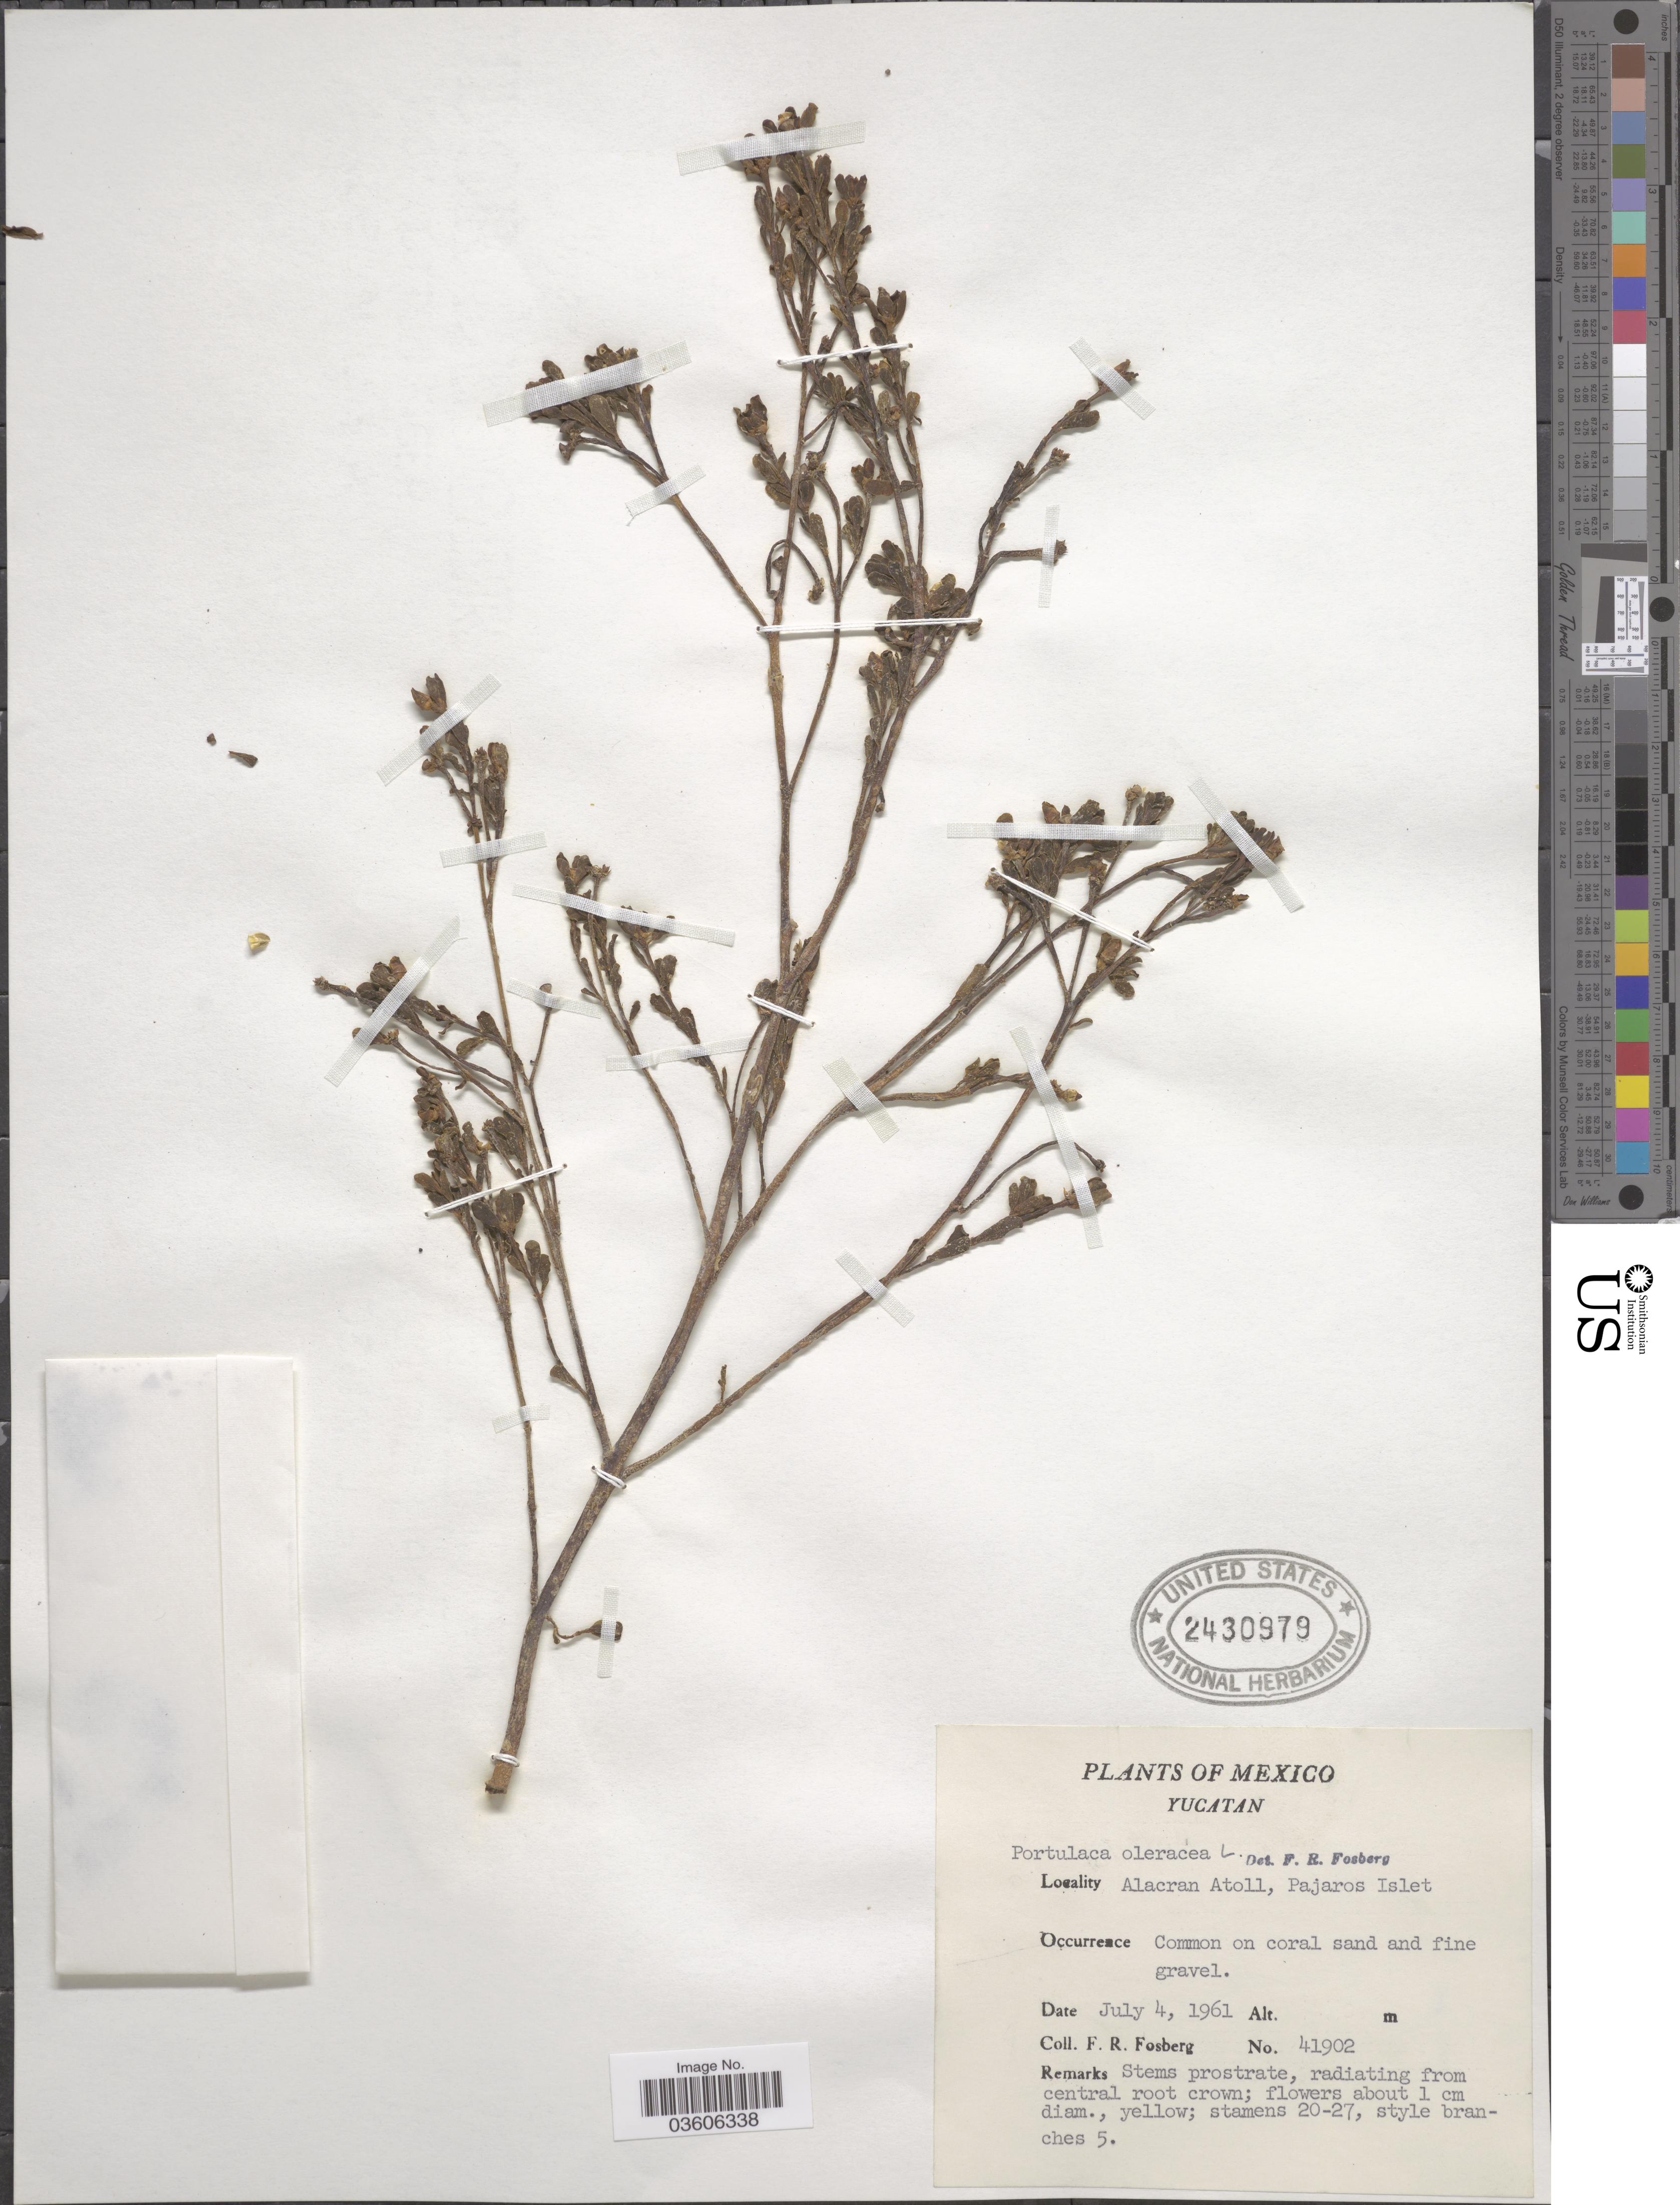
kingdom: Plantae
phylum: Tracheophyta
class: Magnoliopsida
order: Caryophyllales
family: Portulacaceae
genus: Portulaca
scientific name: Portulaca oleracea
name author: L.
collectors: F. R. Fosberg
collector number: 41902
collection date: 1961-07-04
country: Mexico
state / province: Yucatán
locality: Alacran Atoll, Pajaros Islet.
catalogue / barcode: US 2430979